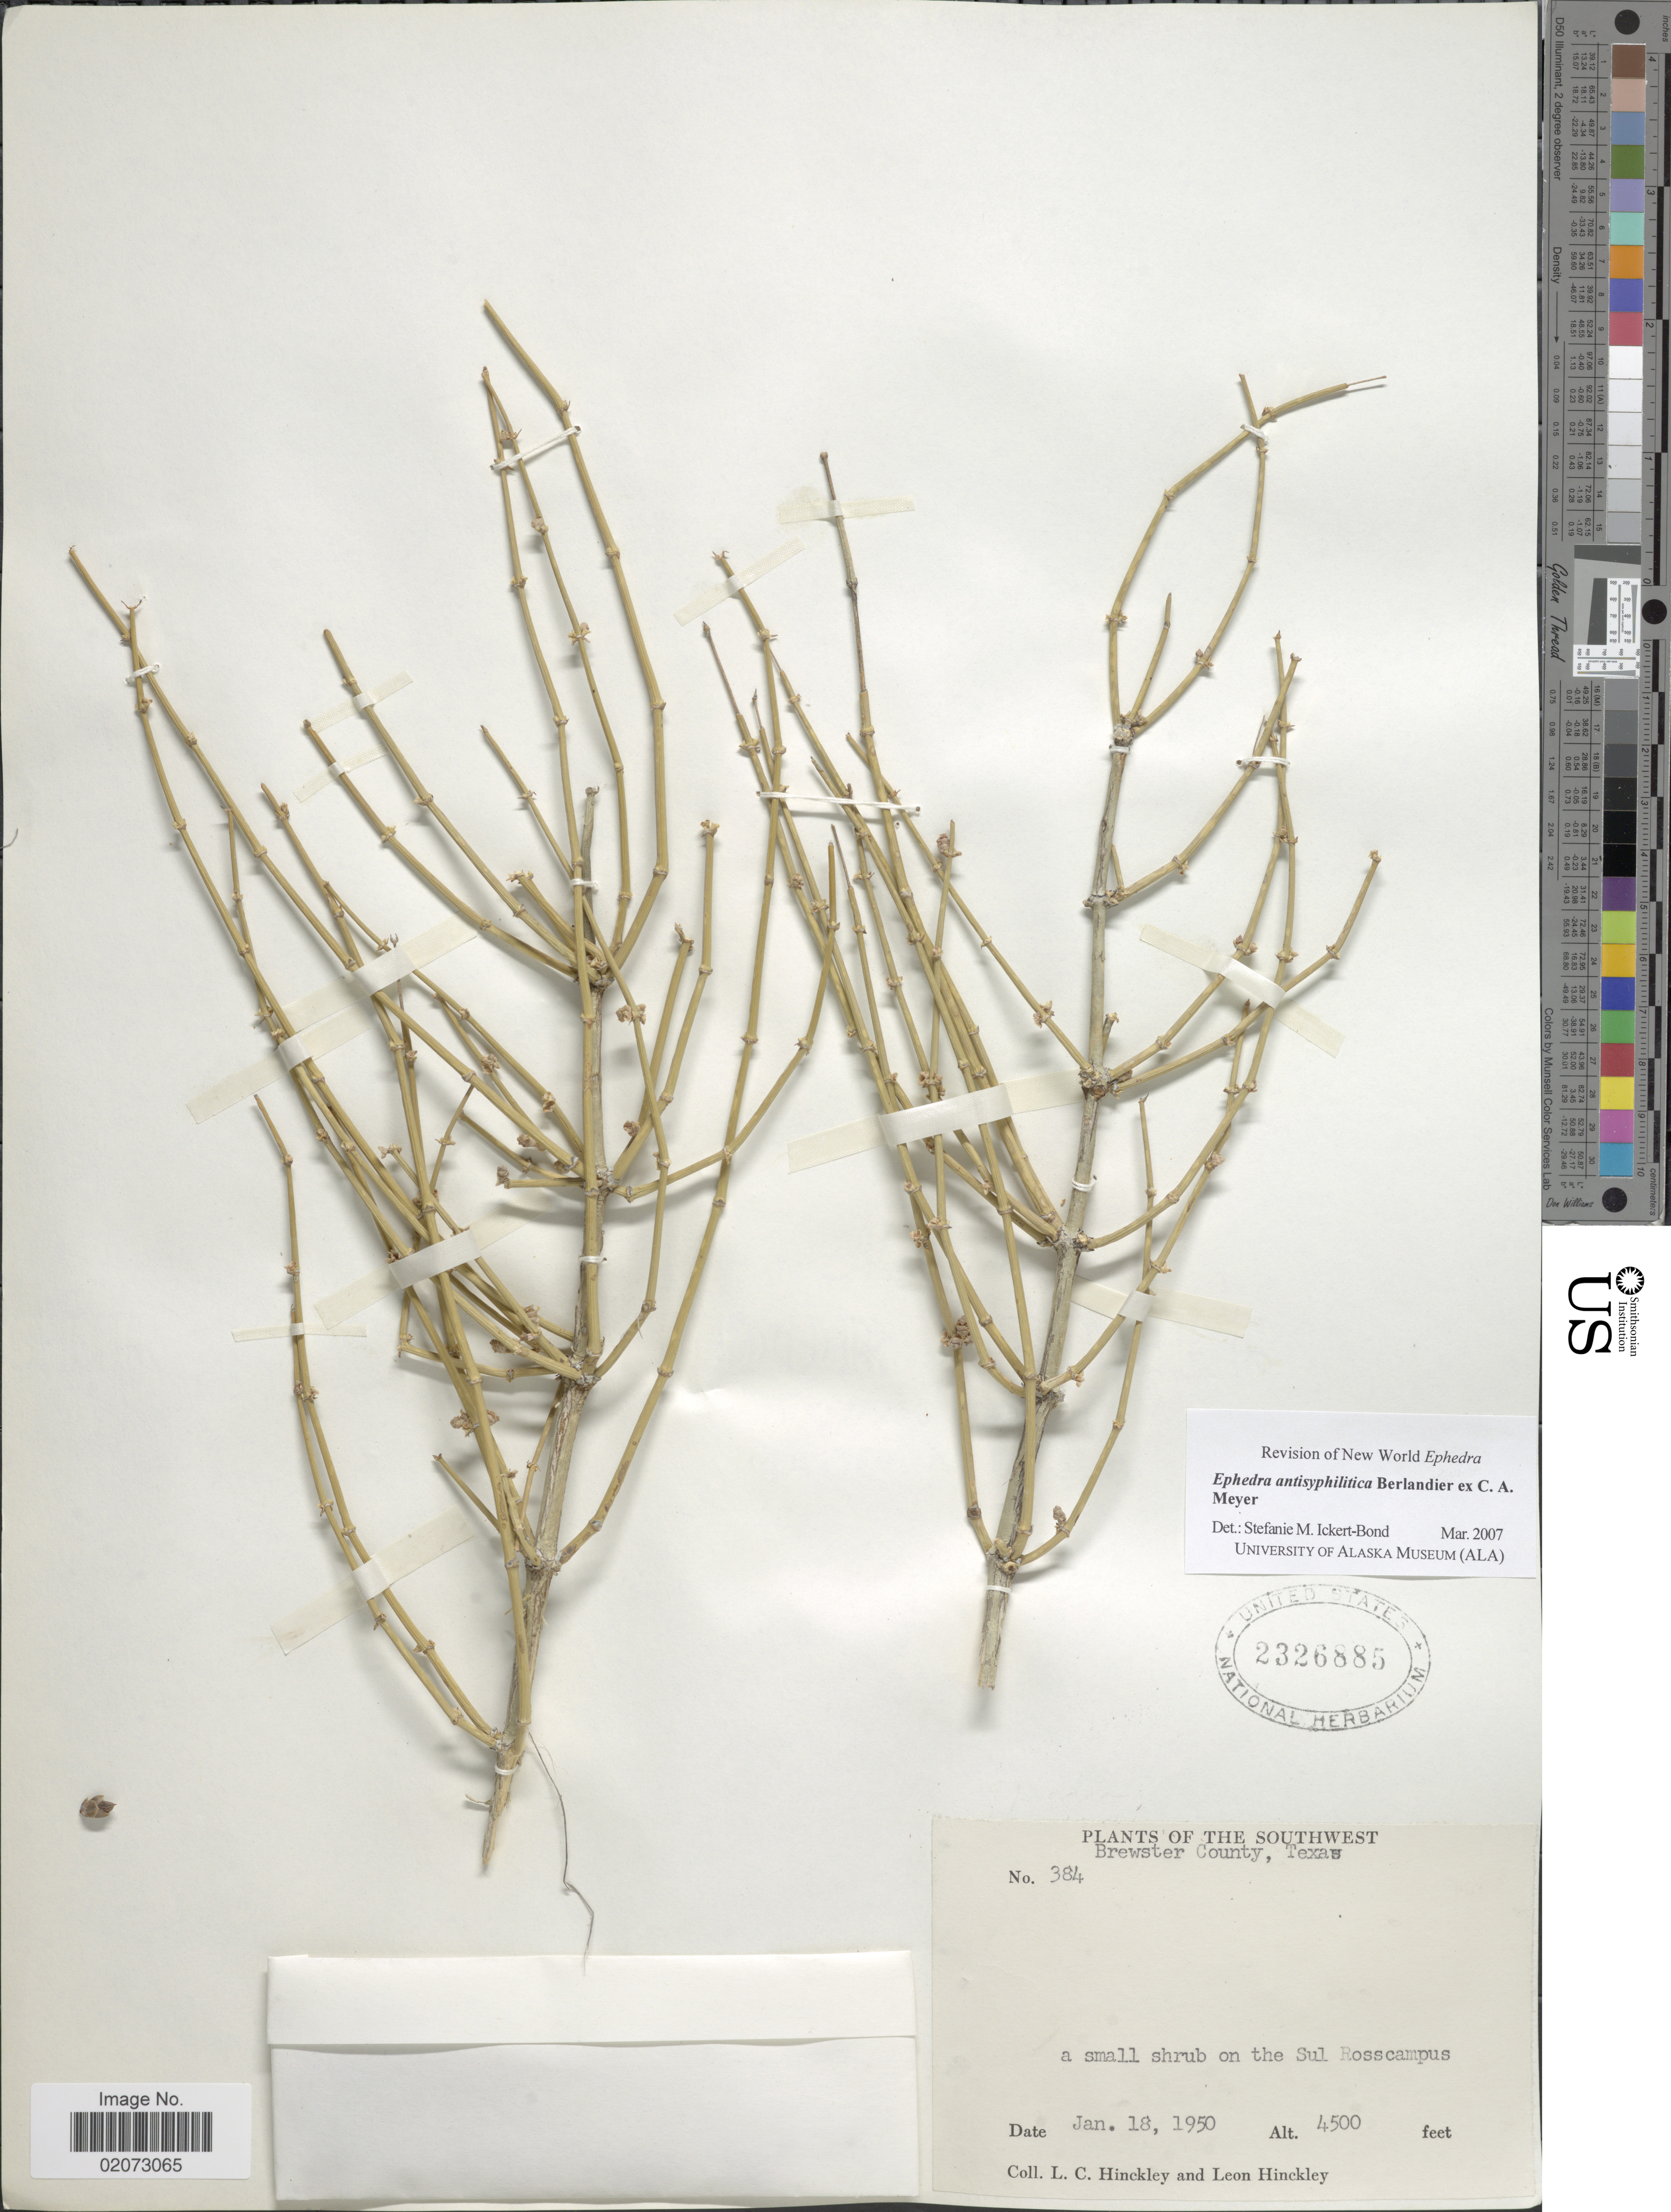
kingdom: Plantae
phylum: Tracheophyta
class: Gnetopsida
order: Ephedrales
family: Ephedraceae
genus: Ephedra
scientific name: Ephedra antisyphilitica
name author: Berland. ex C.A. Mey.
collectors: L. Hinckley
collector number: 384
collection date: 1950-01-18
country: United States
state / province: Texas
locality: Brewster County, Texas. Southwest,.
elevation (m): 1372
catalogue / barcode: US 2326885